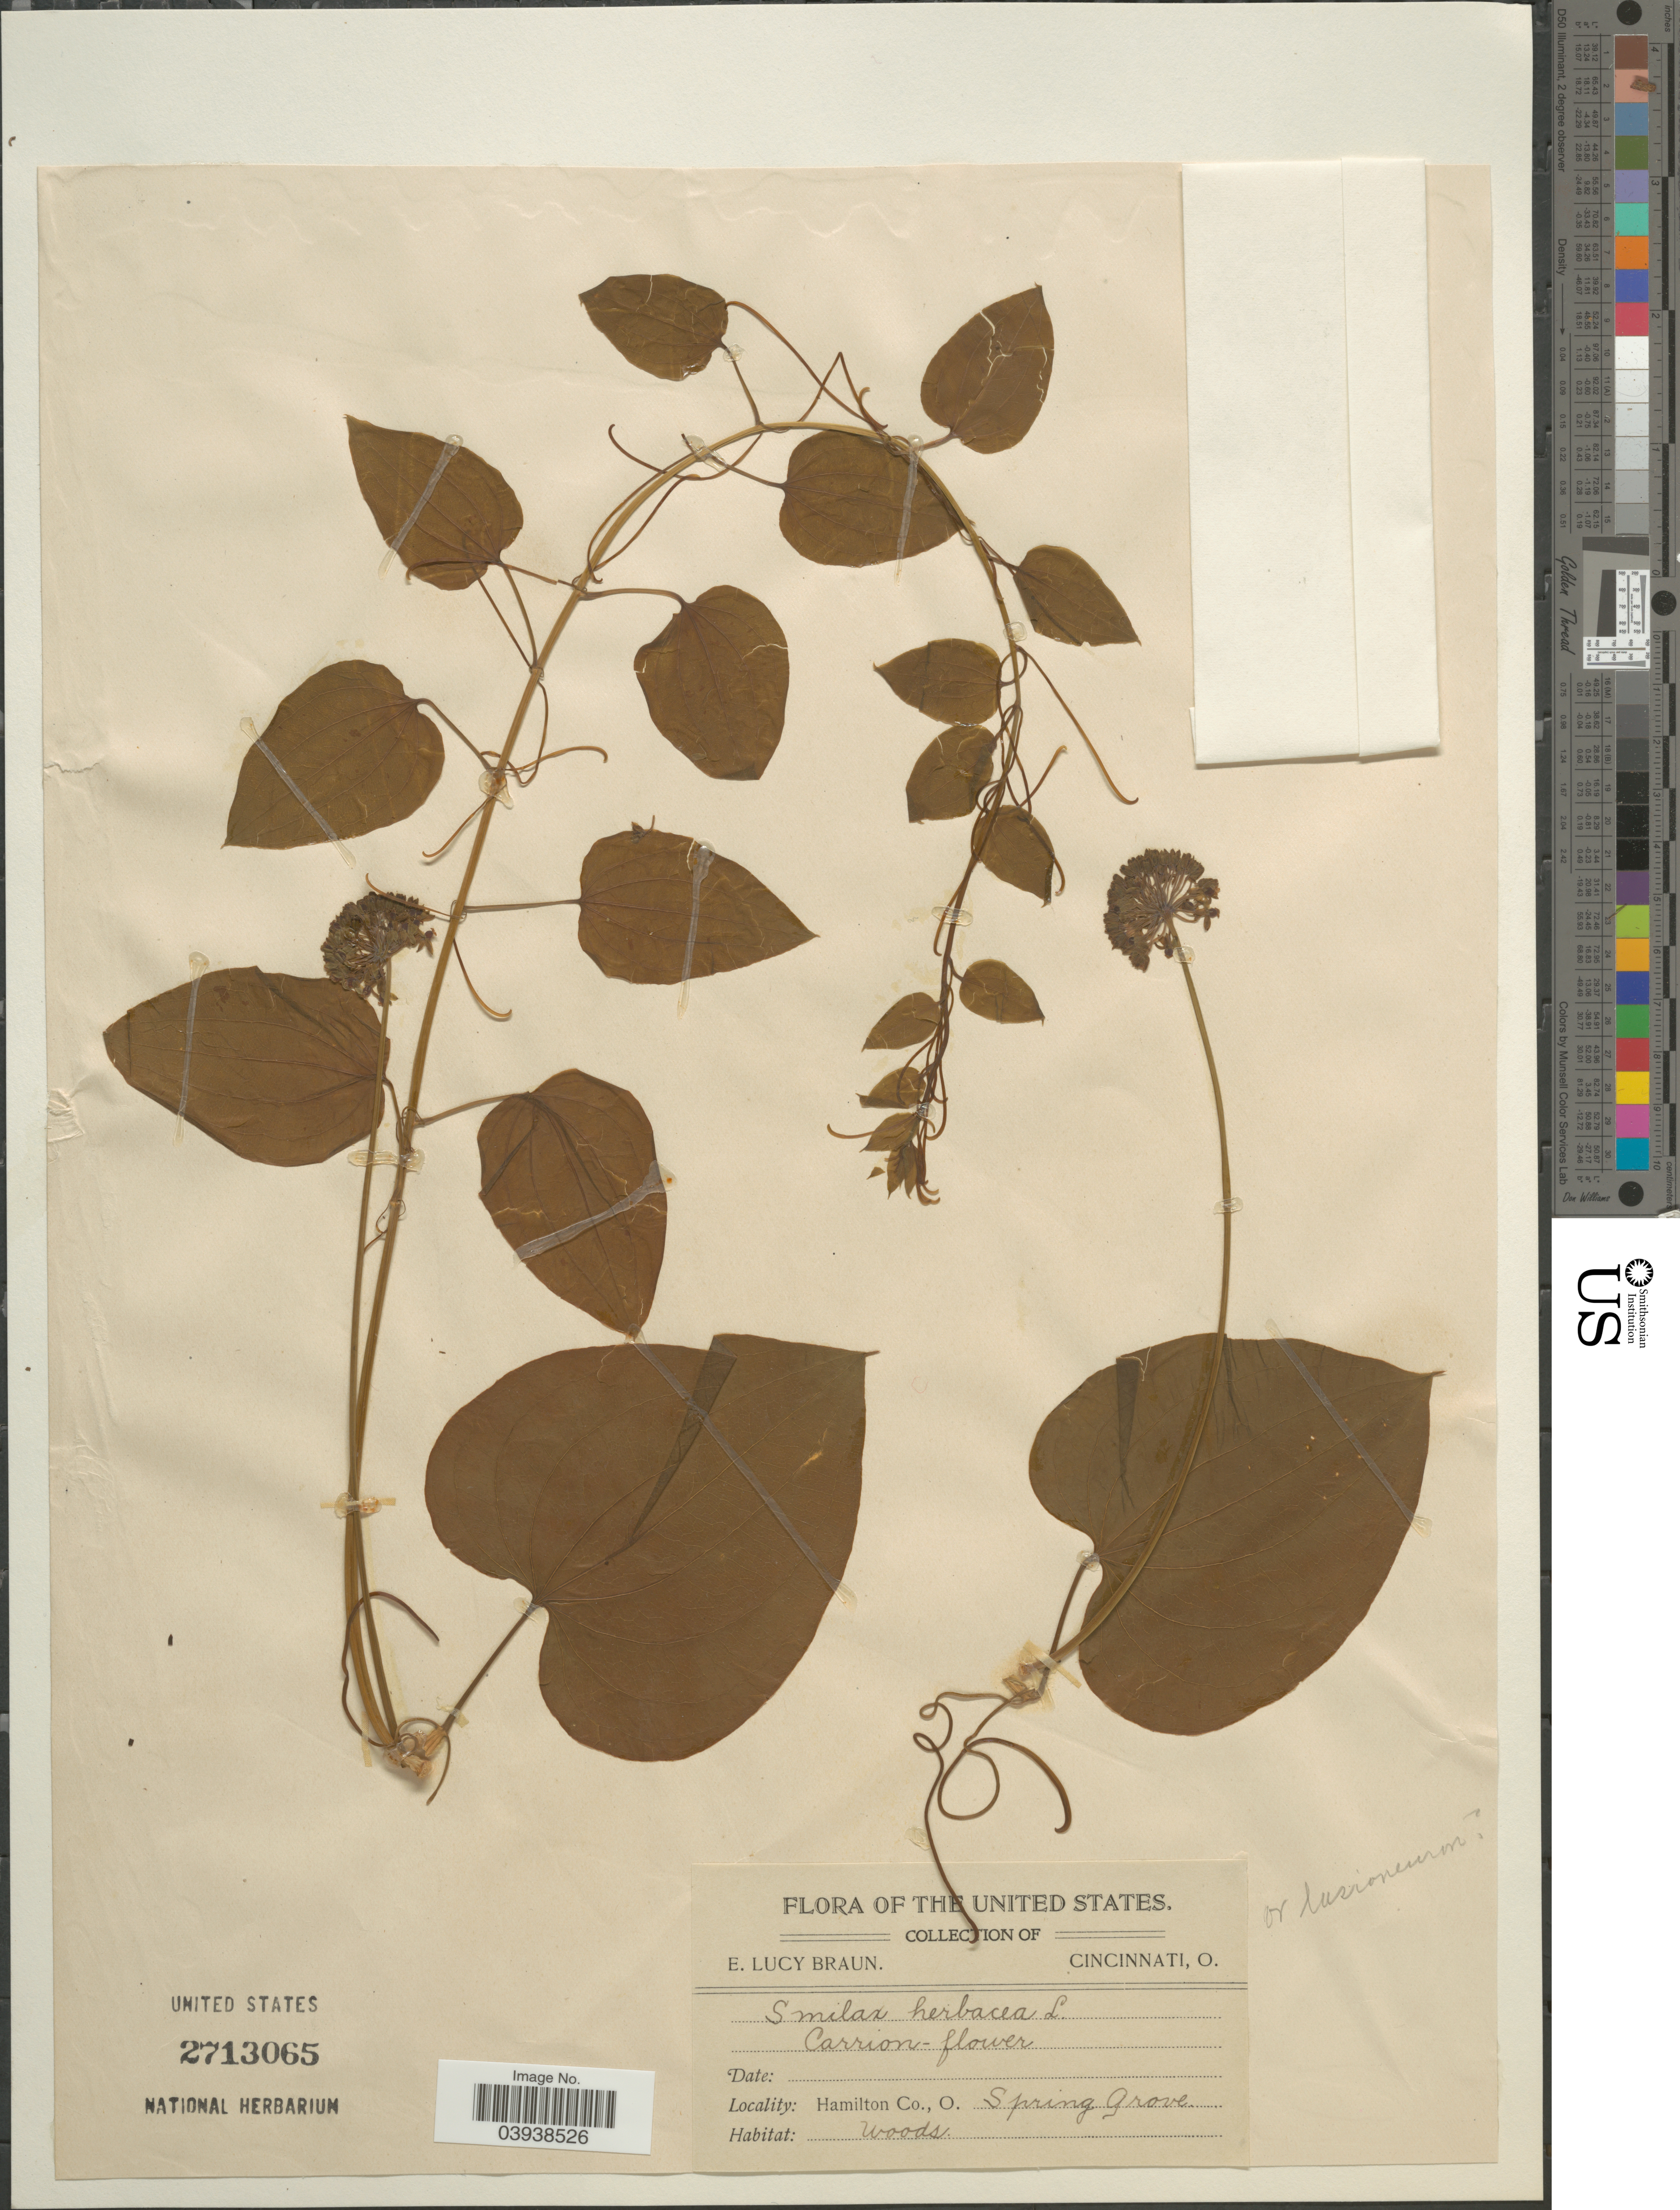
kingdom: Plantae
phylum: Tracheophyta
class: Liliopsida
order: Liliales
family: Smilacaceae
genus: Smilax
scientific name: Smilax herbacea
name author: L.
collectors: E. L. Braun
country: United States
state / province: Ohio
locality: Hamilton Co, Spring Grove.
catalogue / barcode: US 2713065